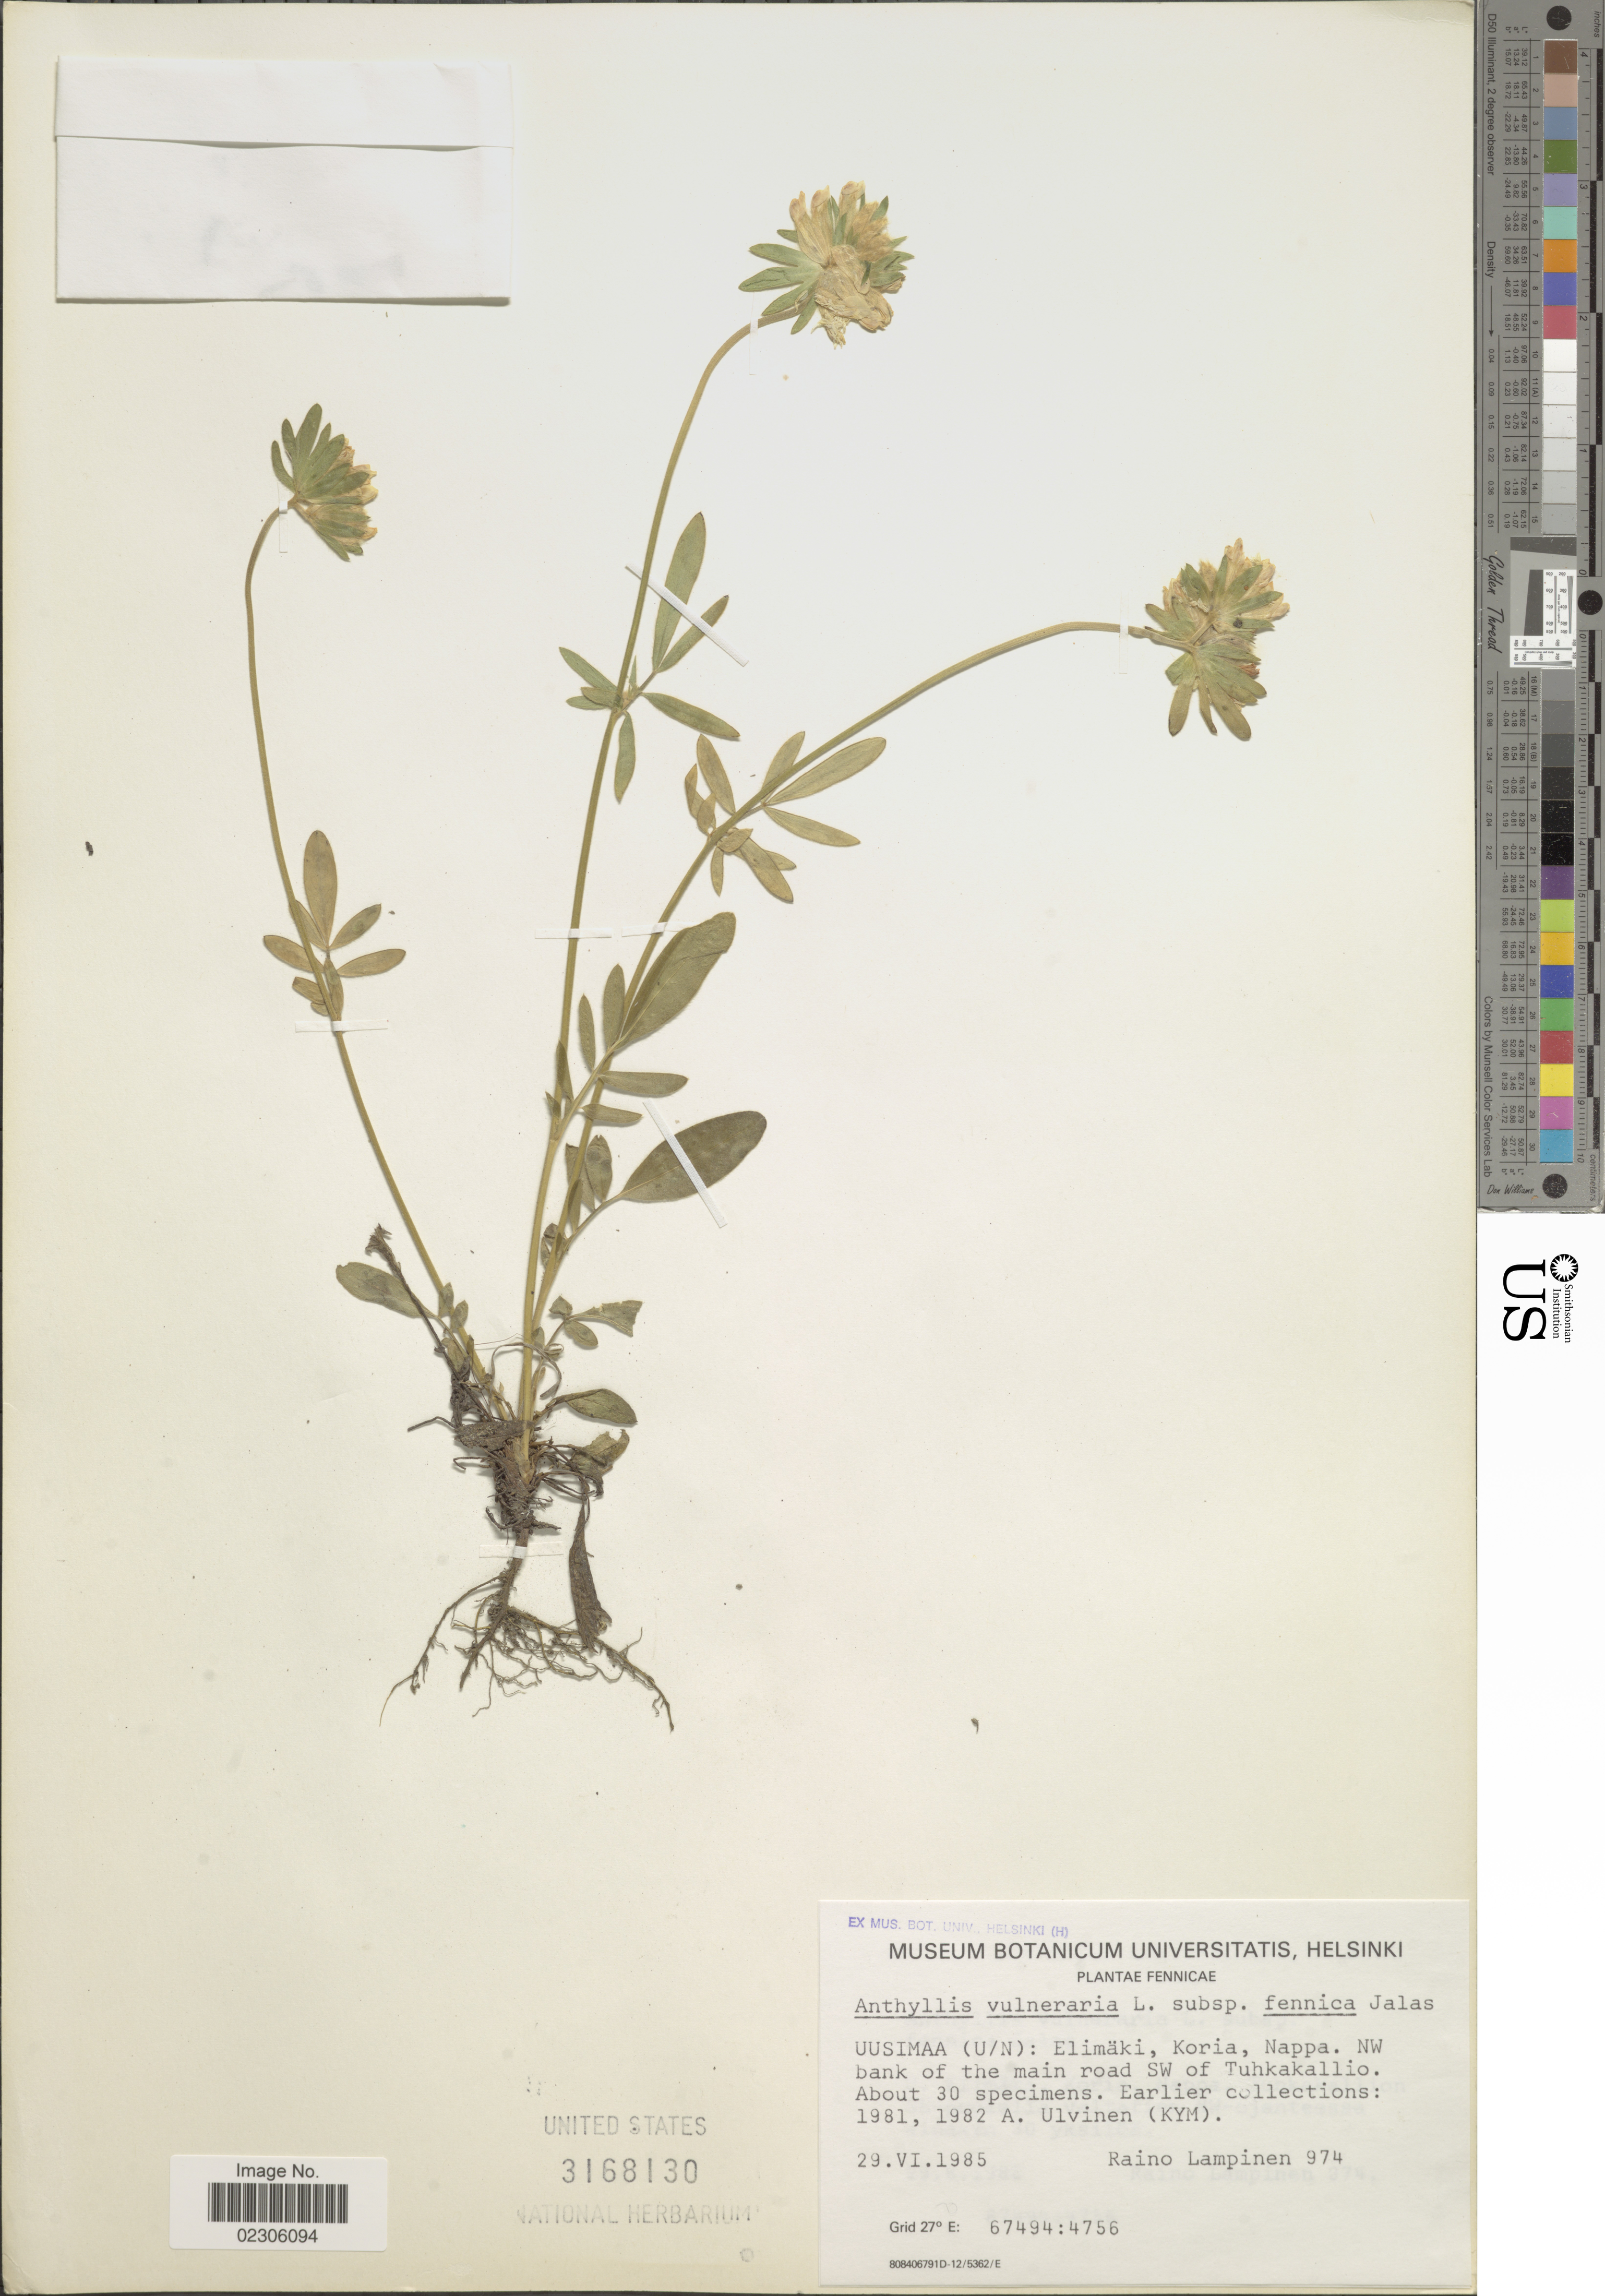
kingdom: Plantae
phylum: Tracheophyta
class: Magnoliopsida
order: Fabales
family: Fabaceae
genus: Anthyllis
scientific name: Anthyllis vulneraria subsp. fennica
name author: (Jalas) Cullen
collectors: R. Lampinen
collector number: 974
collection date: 1985-06-29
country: Finland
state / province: Uusimaa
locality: Fennicae, (U/N), Elimaki, Koria, Nappa, NW bank of the main road SW of Tuhkakallio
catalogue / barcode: US 3168130